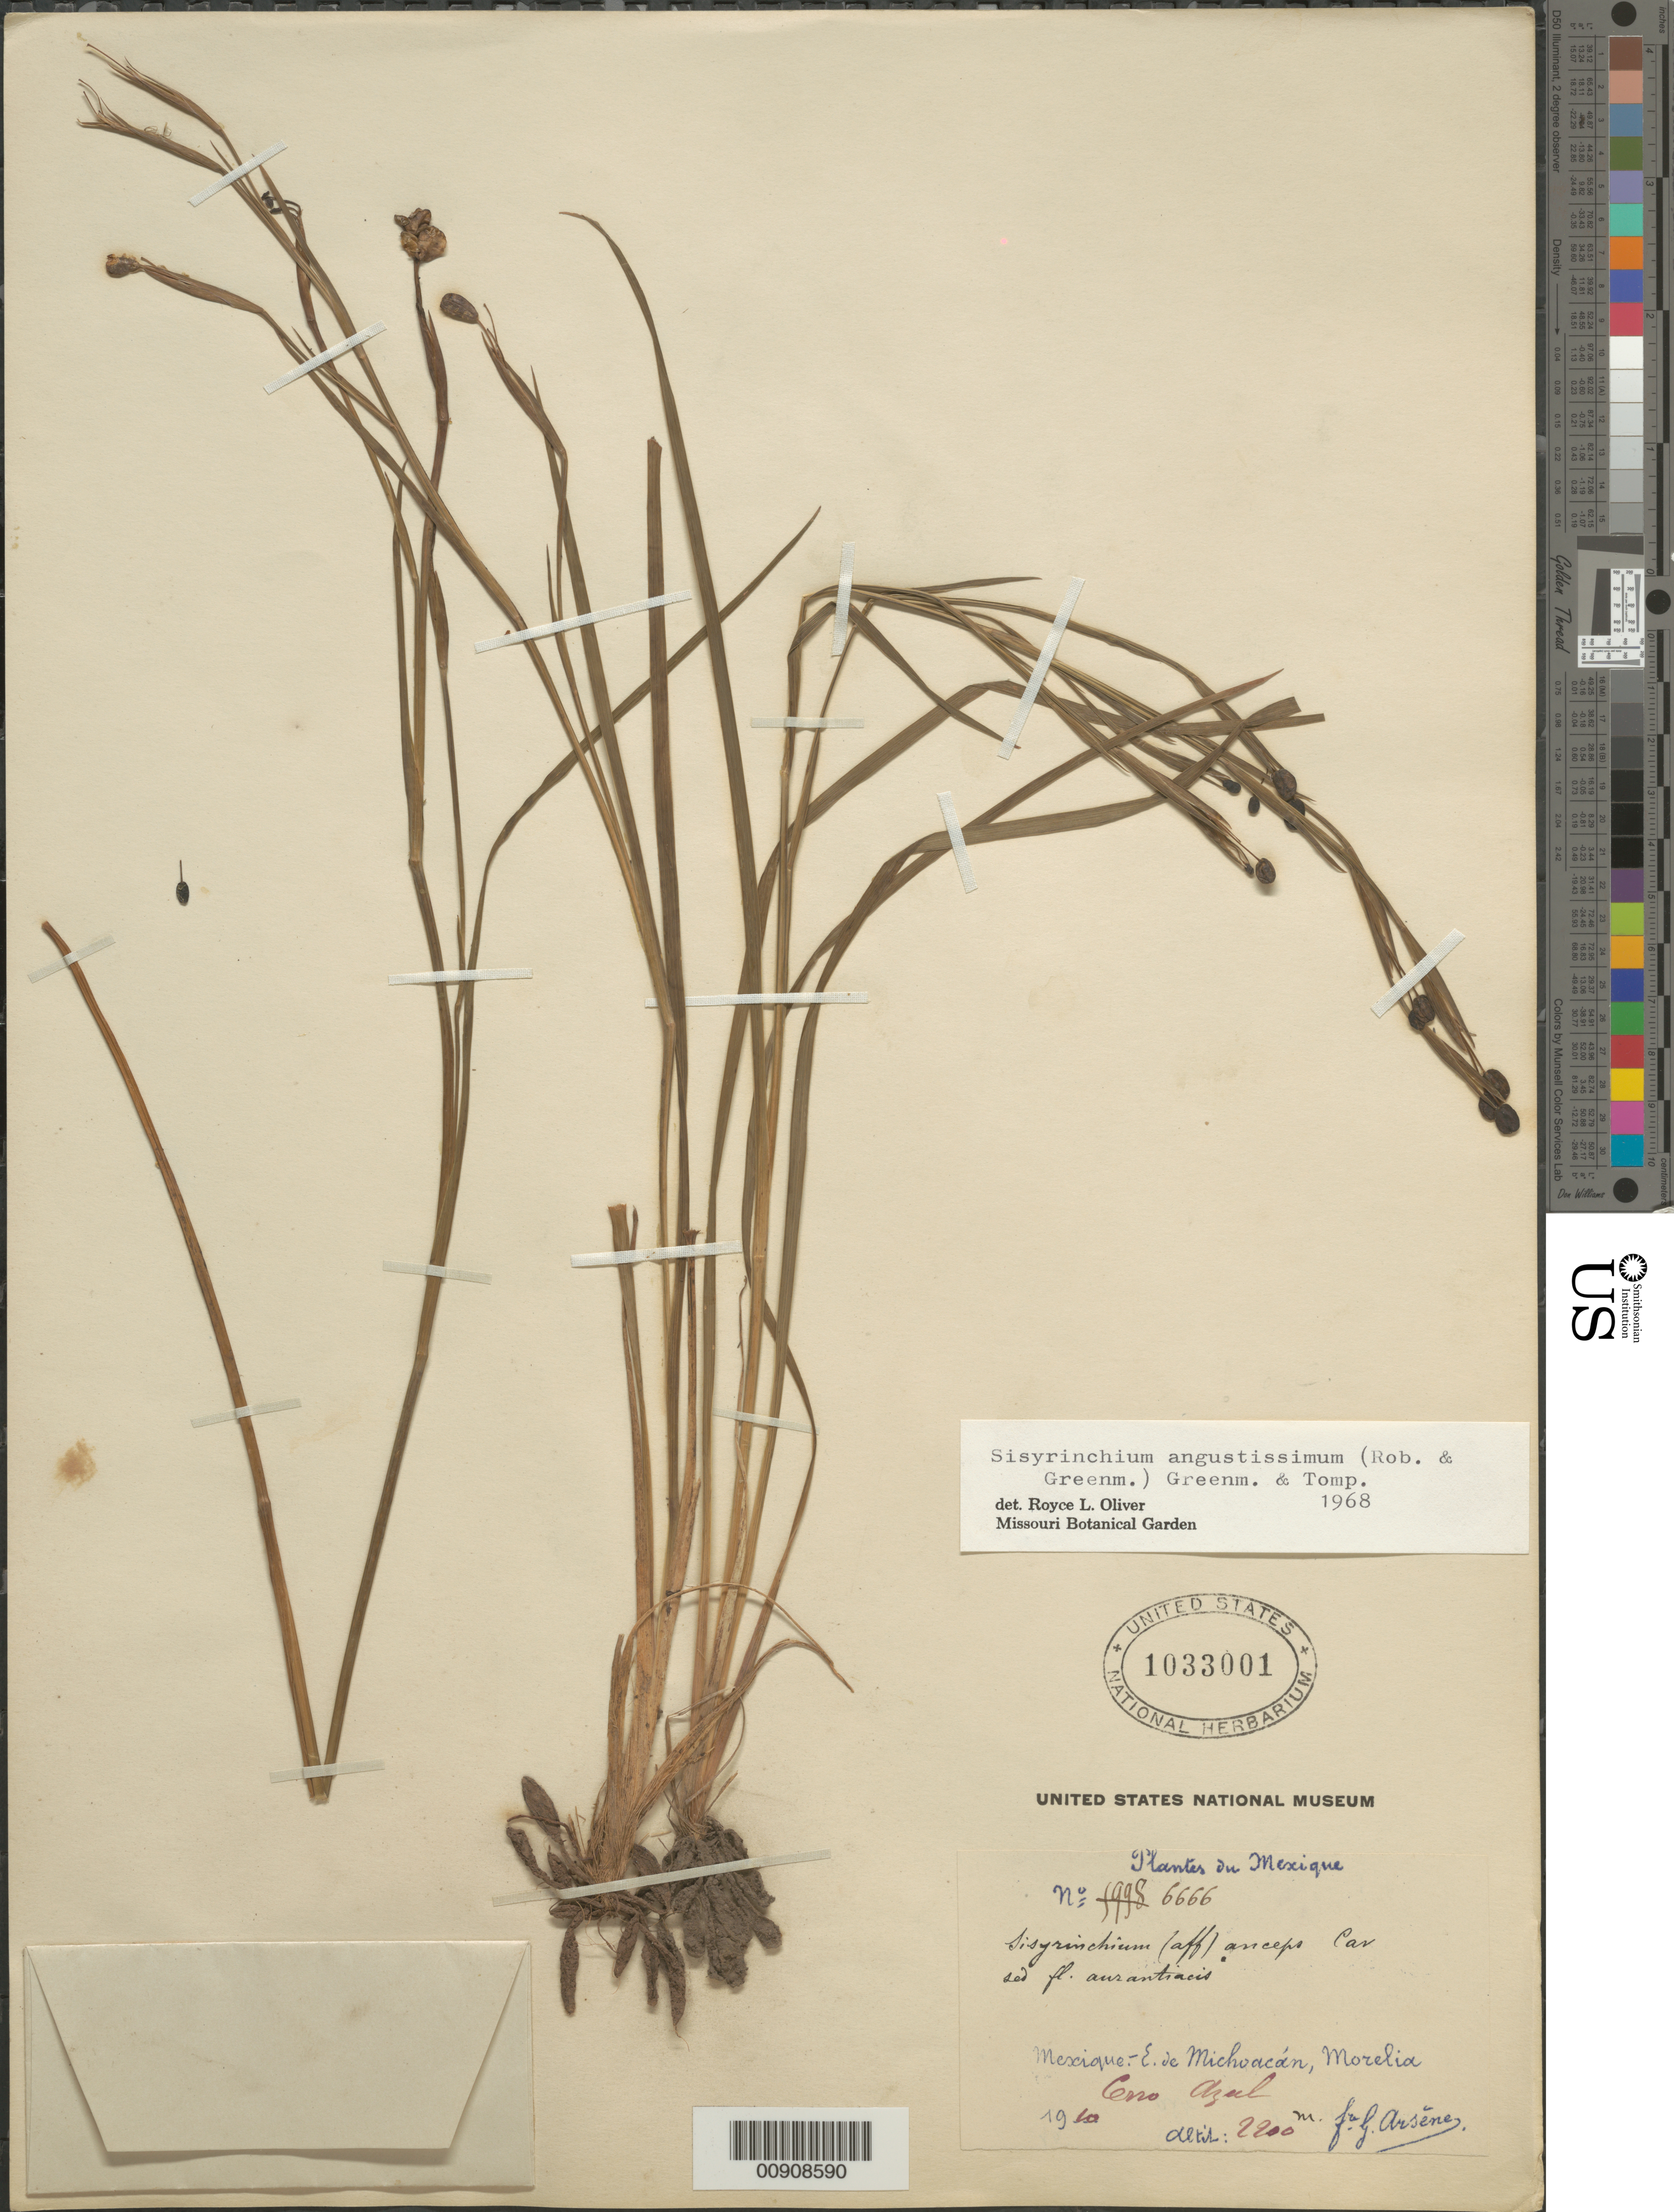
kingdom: Plantae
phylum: Tracheophyta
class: Liliopsida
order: Asparagales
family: Iridaceae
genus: Sisyrinchium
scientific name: Sisyrinchium angustissimum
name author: (B.L. Rob.) Greenm. & C.H. Thomps.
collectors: Bro. G. Arsène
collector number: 6666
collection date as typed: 1910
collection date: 1910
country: Mexico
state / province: Michoacán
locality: E. de Michoacán, Morelia, Cerro Azul.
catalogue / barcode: US 1033001